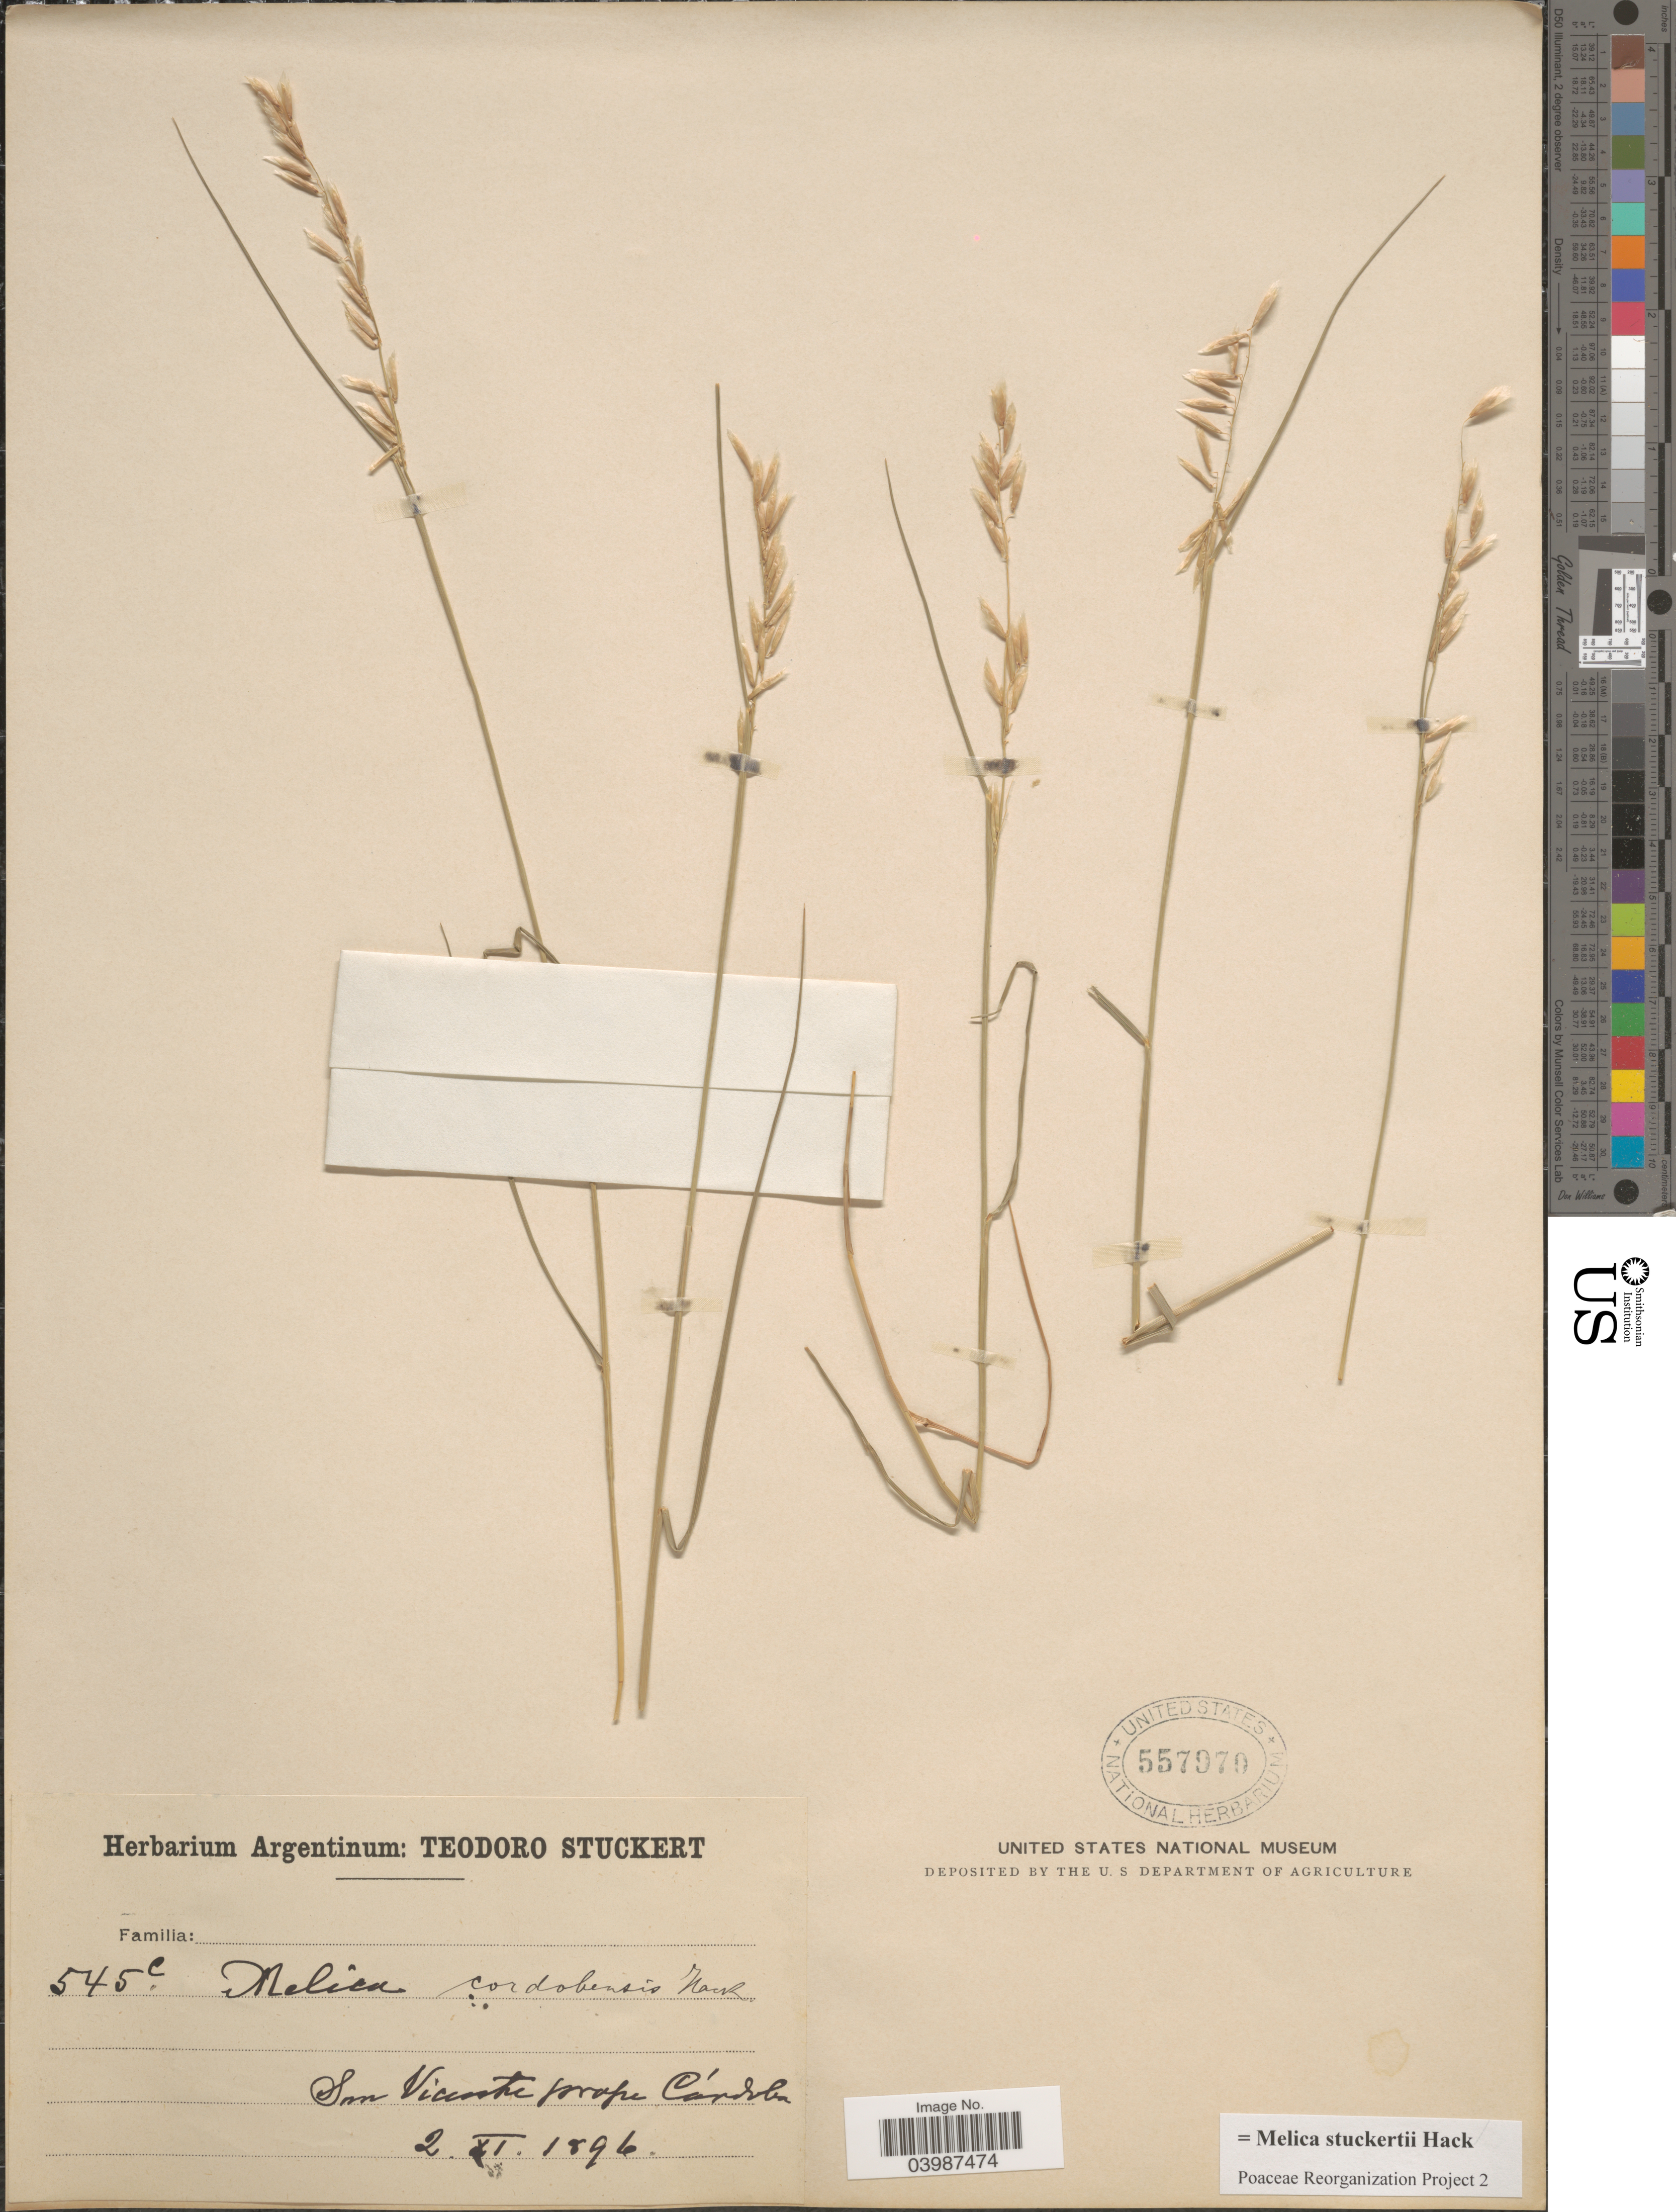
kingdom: Plantae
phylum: Tracheophyta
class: Liliopsida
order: Poales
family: Poaceae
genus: Melica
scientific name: Melica stuckertii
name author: Hack. ex Stuck.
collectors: T. Stuckert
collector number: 545c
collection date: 1896-11-02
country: Argentina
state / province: Cordoba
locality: San Vicente prope Córdoba.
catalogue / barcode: US 557970